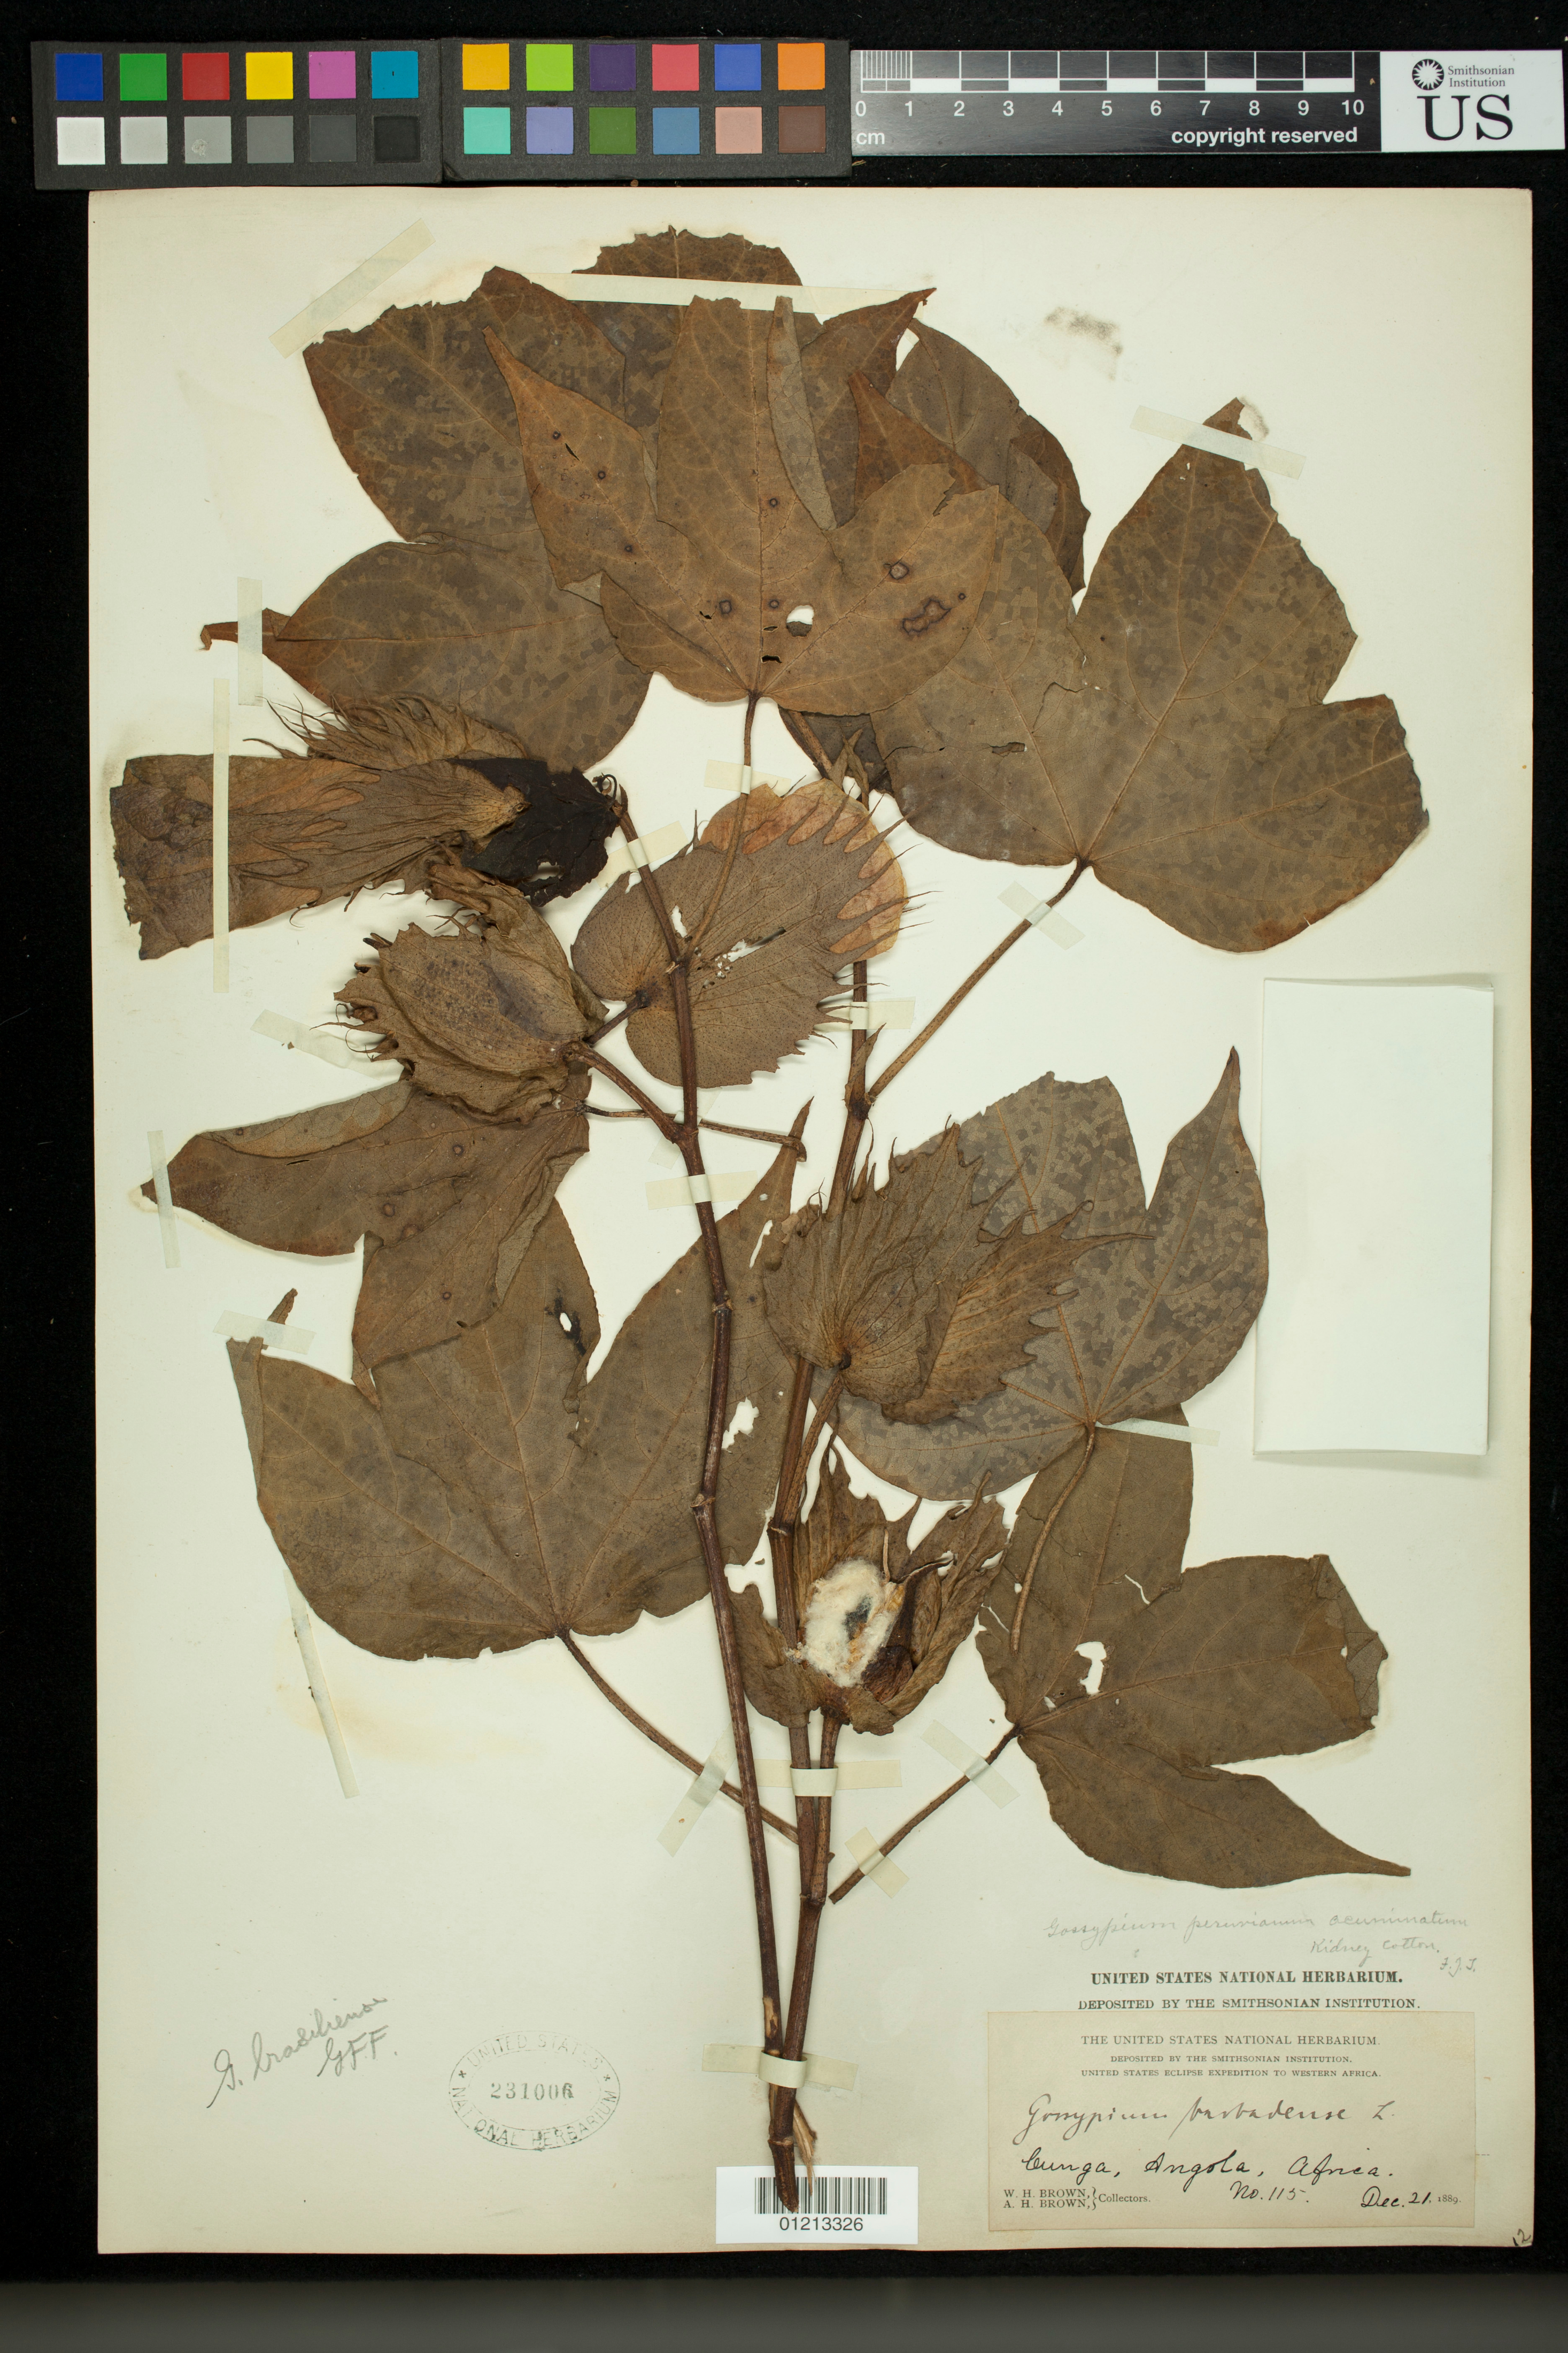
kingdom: Plantae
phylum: Tracheophyta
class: Magnoliopsida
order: Malvales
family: Malvaceae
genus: Gossypium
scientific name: Gossypium peruvianum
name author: Cav.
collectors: W. H. Brown & A. H. Brown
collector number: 115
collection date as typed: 21 Dec 1889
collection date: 1889-12-21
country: Angola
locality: Cunga, Angola, Africa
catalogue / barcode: US 231006